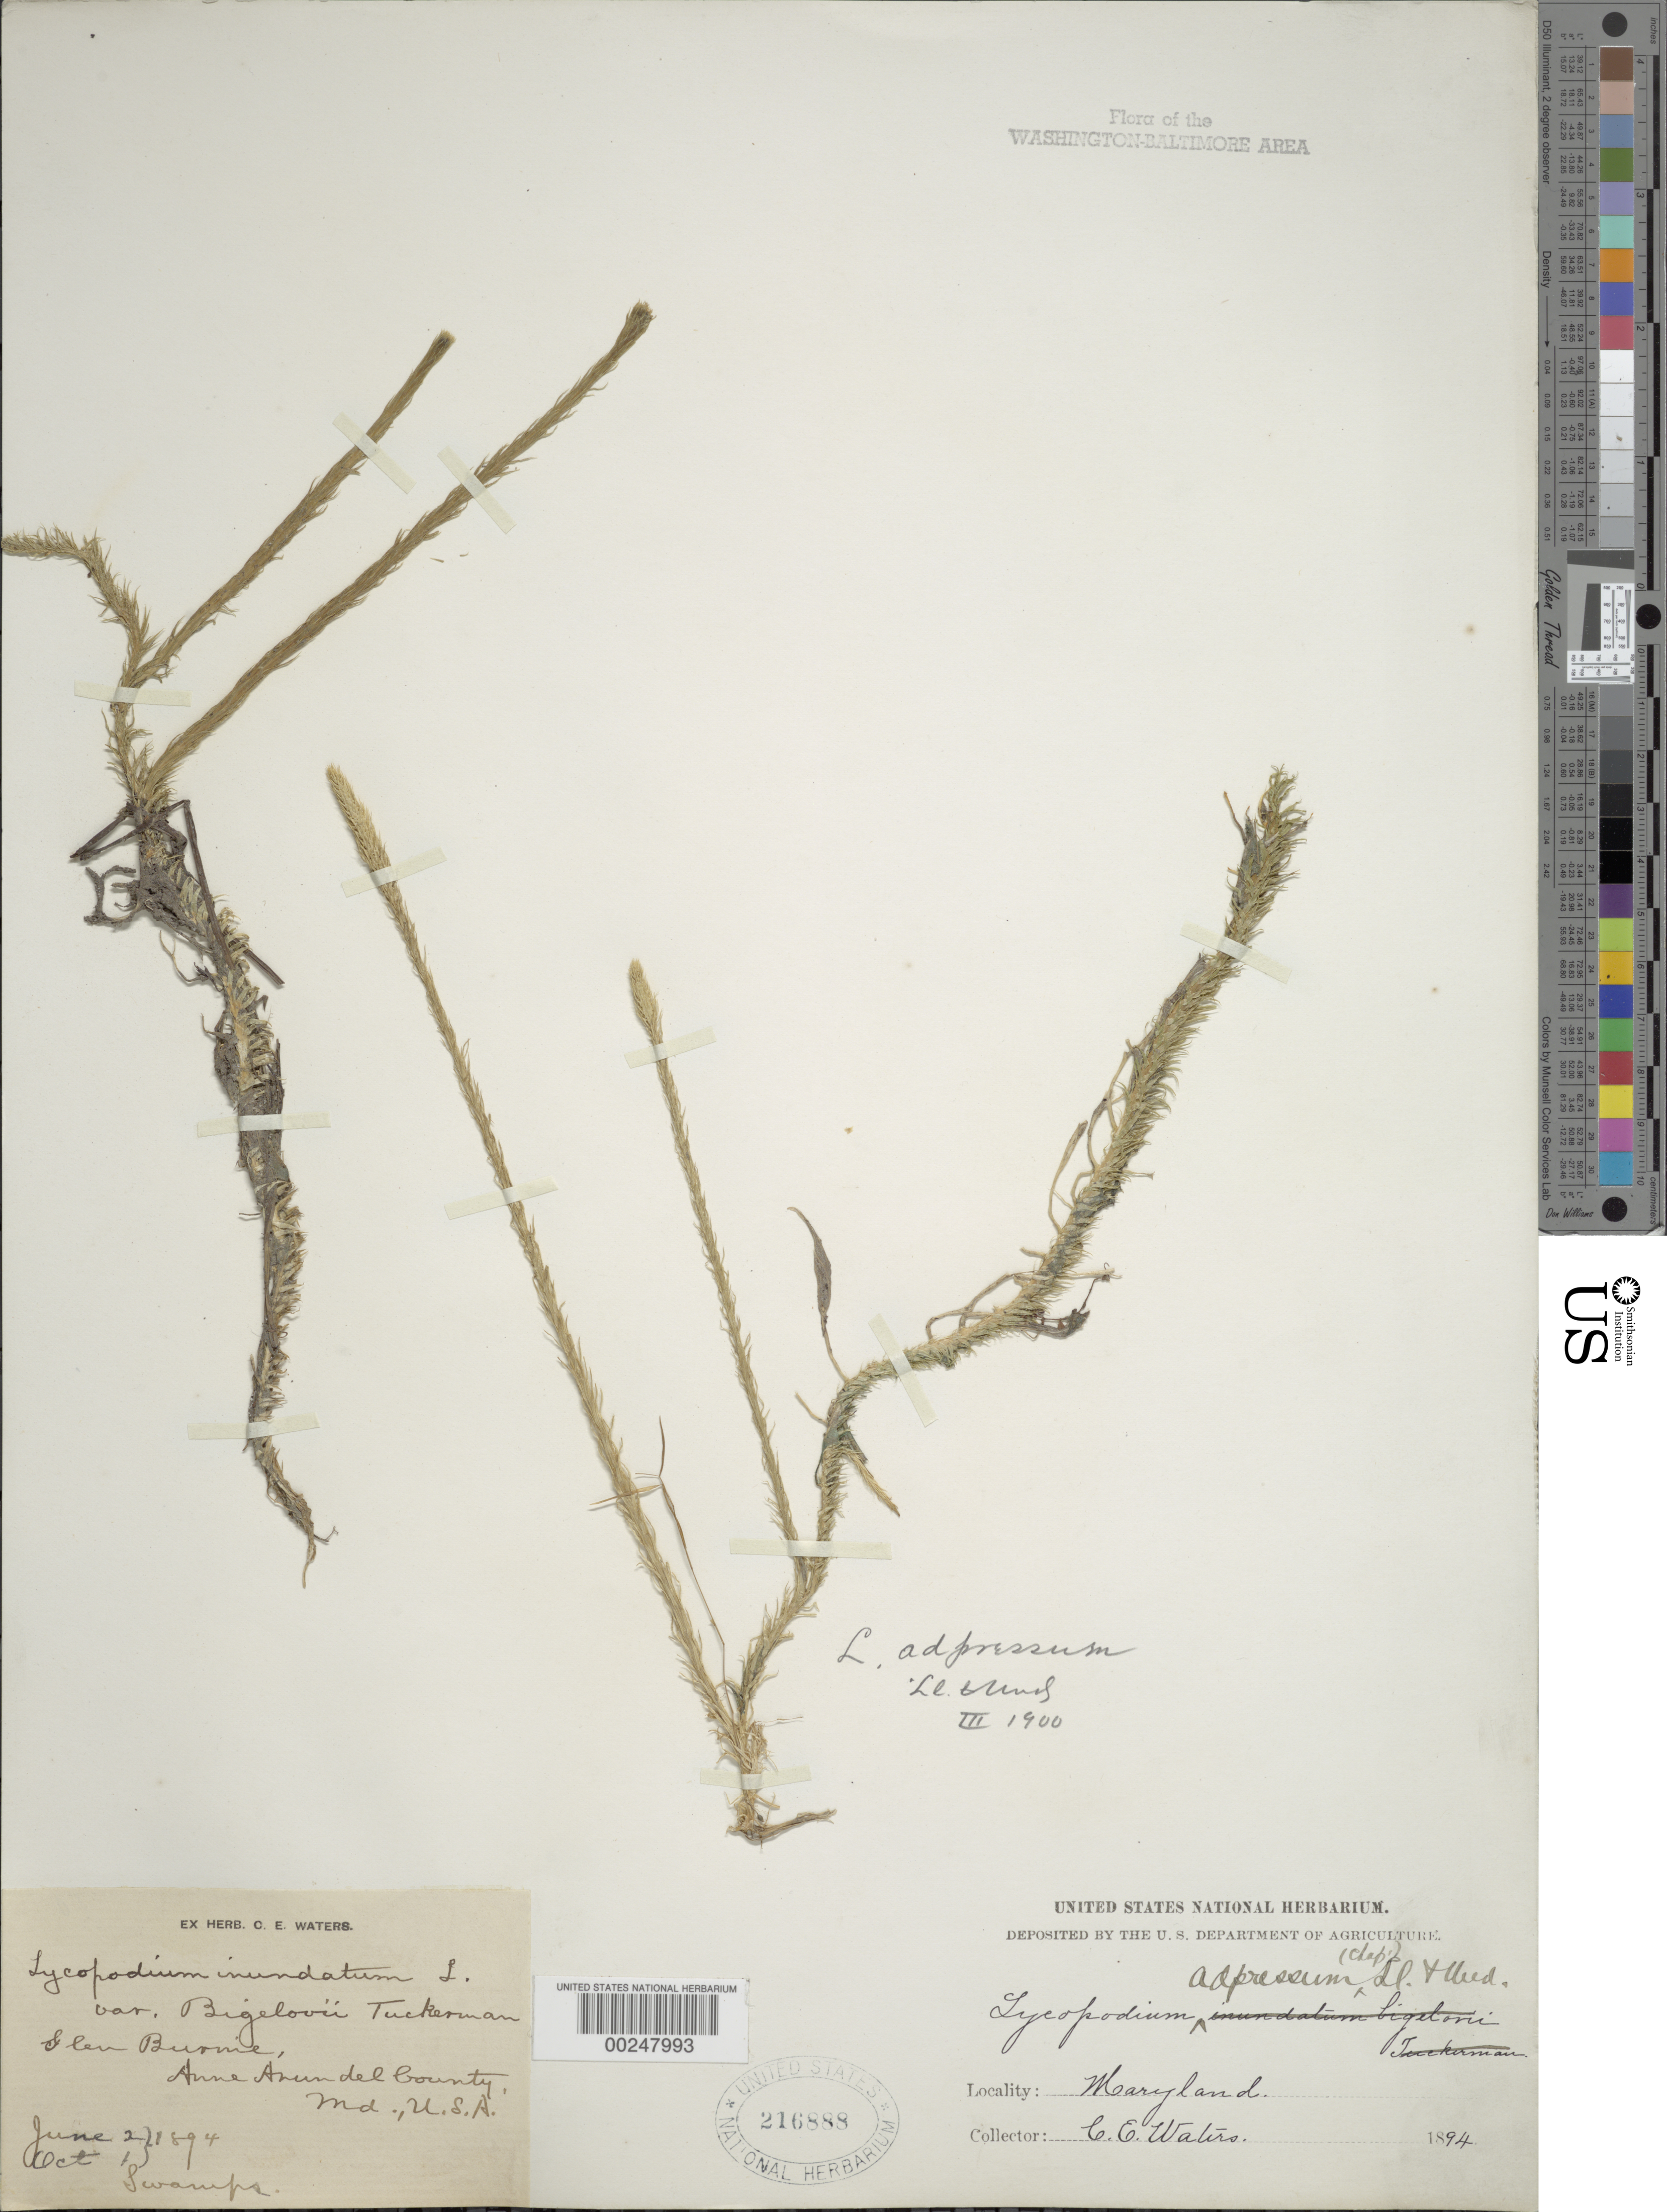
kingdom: Plantae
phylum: Tracheophyta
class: Lycopodiopsida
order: Lycopodiales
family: Lycopodiaceae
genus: Lycopodiella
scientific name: Lycopodiella appressa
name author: (Chapm.) Cranfill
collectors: C. Waters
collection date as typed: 02 Jun 1894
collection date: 1894-06-02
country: United States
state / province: Maryland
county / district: Anne Arundel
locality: Glen Burnie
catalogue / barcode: US 216888